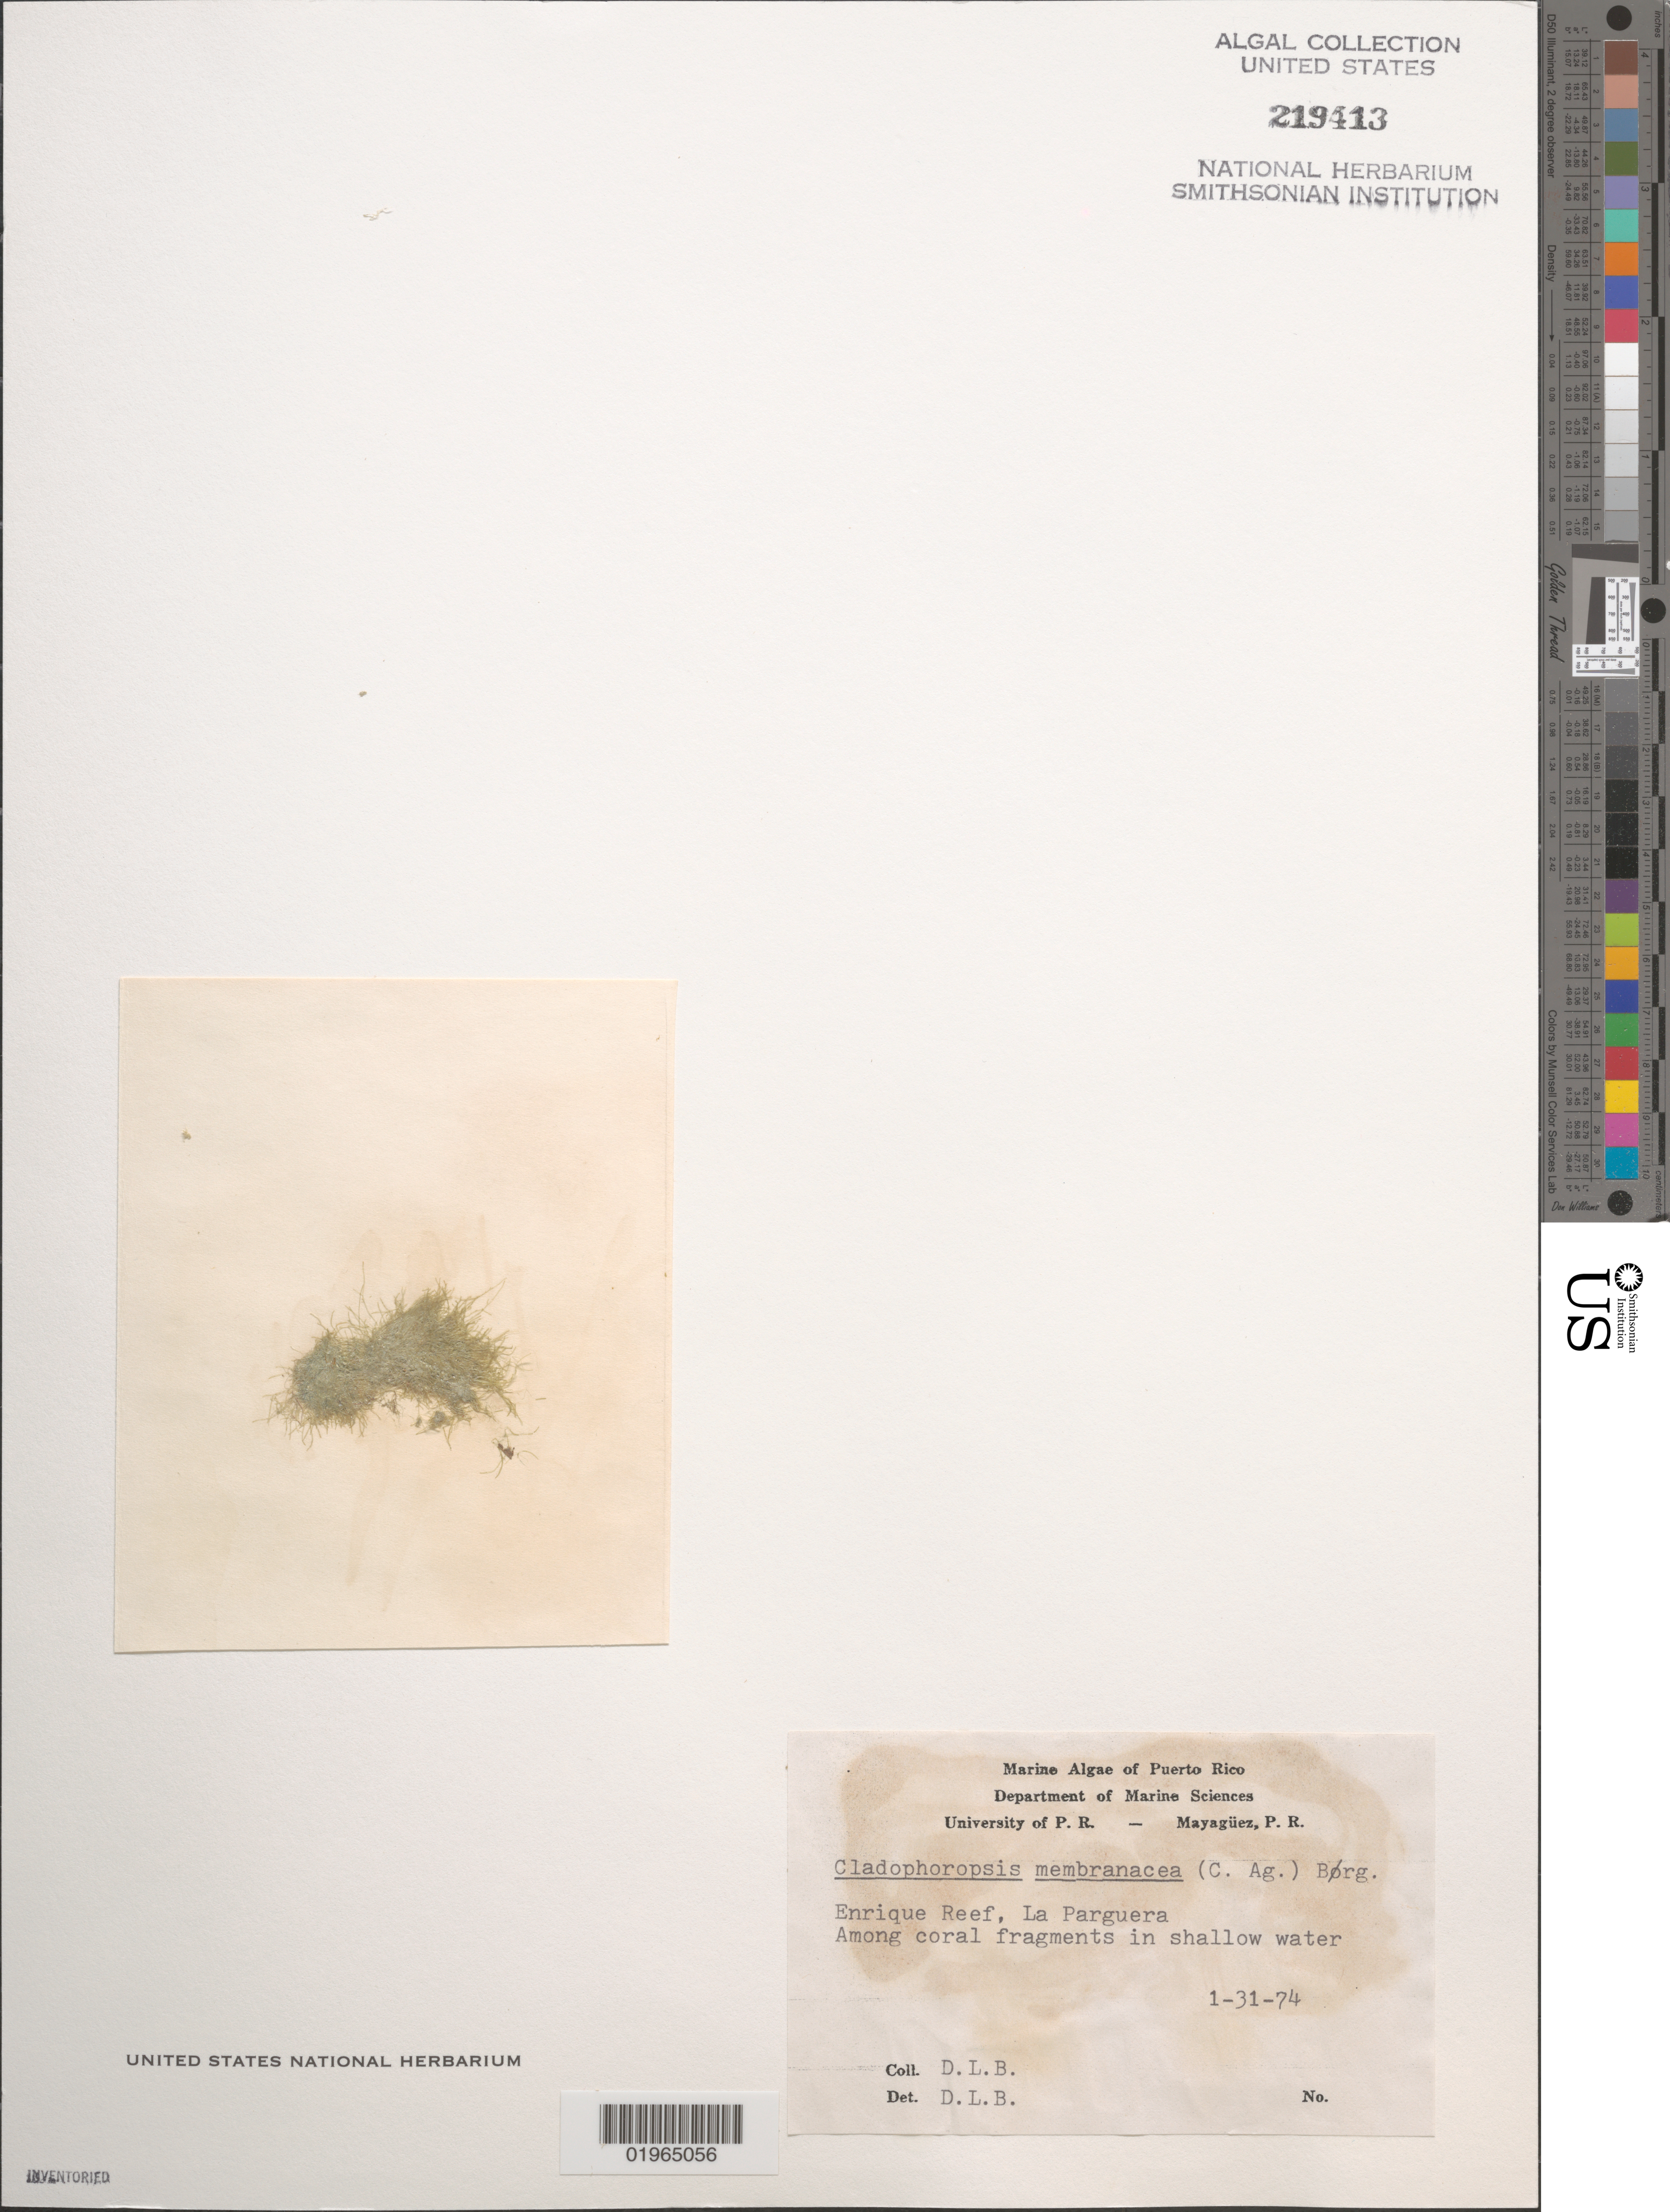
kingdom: Plantae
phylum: Chlorophyta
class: Ulvophyceae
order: Siphonocladales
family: Boodleaceae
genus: Cladophoropsis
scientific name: Cladophoropsis membranacea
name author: (Hofman-Bang) Børgesen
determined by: Ballantine, D. L.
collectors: D.L. Ballantine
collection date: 1974-01-31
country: Puerto Rico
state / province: Lajas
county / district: La Parguera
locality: Enrique Reef.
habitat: Among coral fragments in shallow water.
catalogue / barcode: US 219413